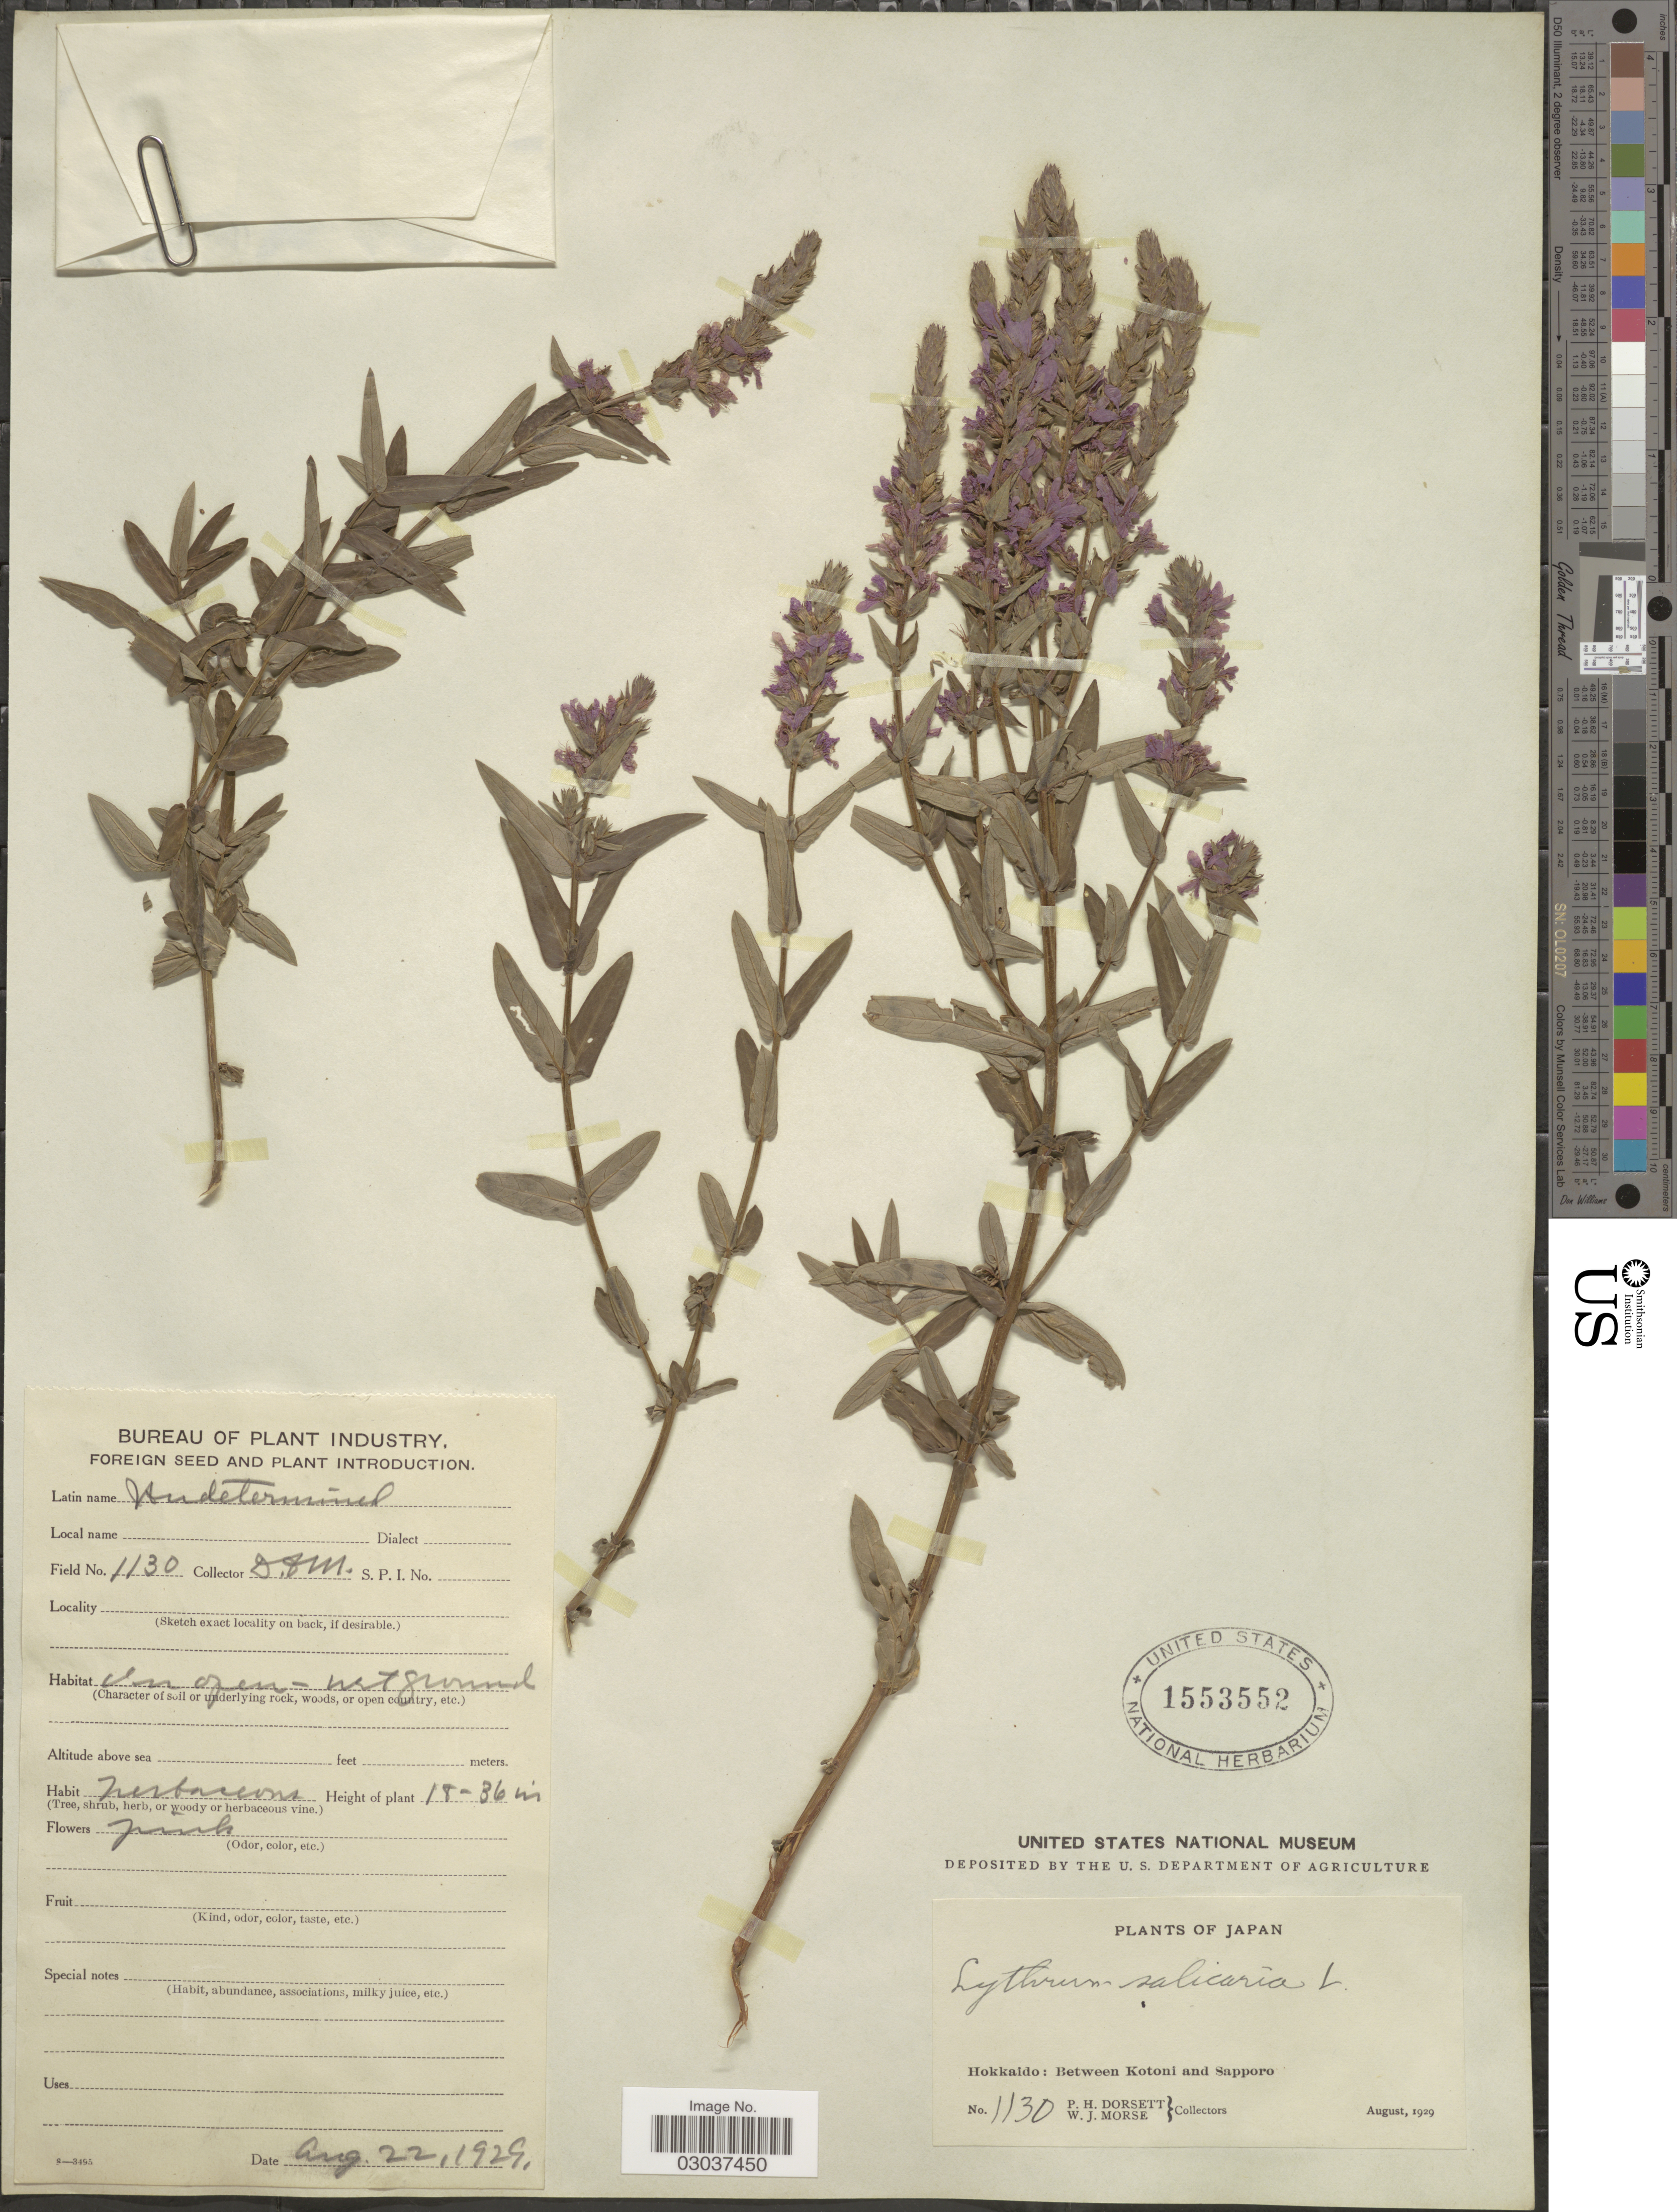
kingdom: Plantae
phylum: Tracheophyta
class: Magnoliopsida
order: Myrtales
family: Lythraceae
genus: Lythrum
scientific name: Lythrum salicaria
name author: L.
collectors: P. H. Dorsett & W. J. Morse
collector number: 1130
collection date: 1929-08-22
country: Japan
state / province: Hokkaidō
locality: Between Kotoni and Sapporo.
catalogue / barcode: US 1553552